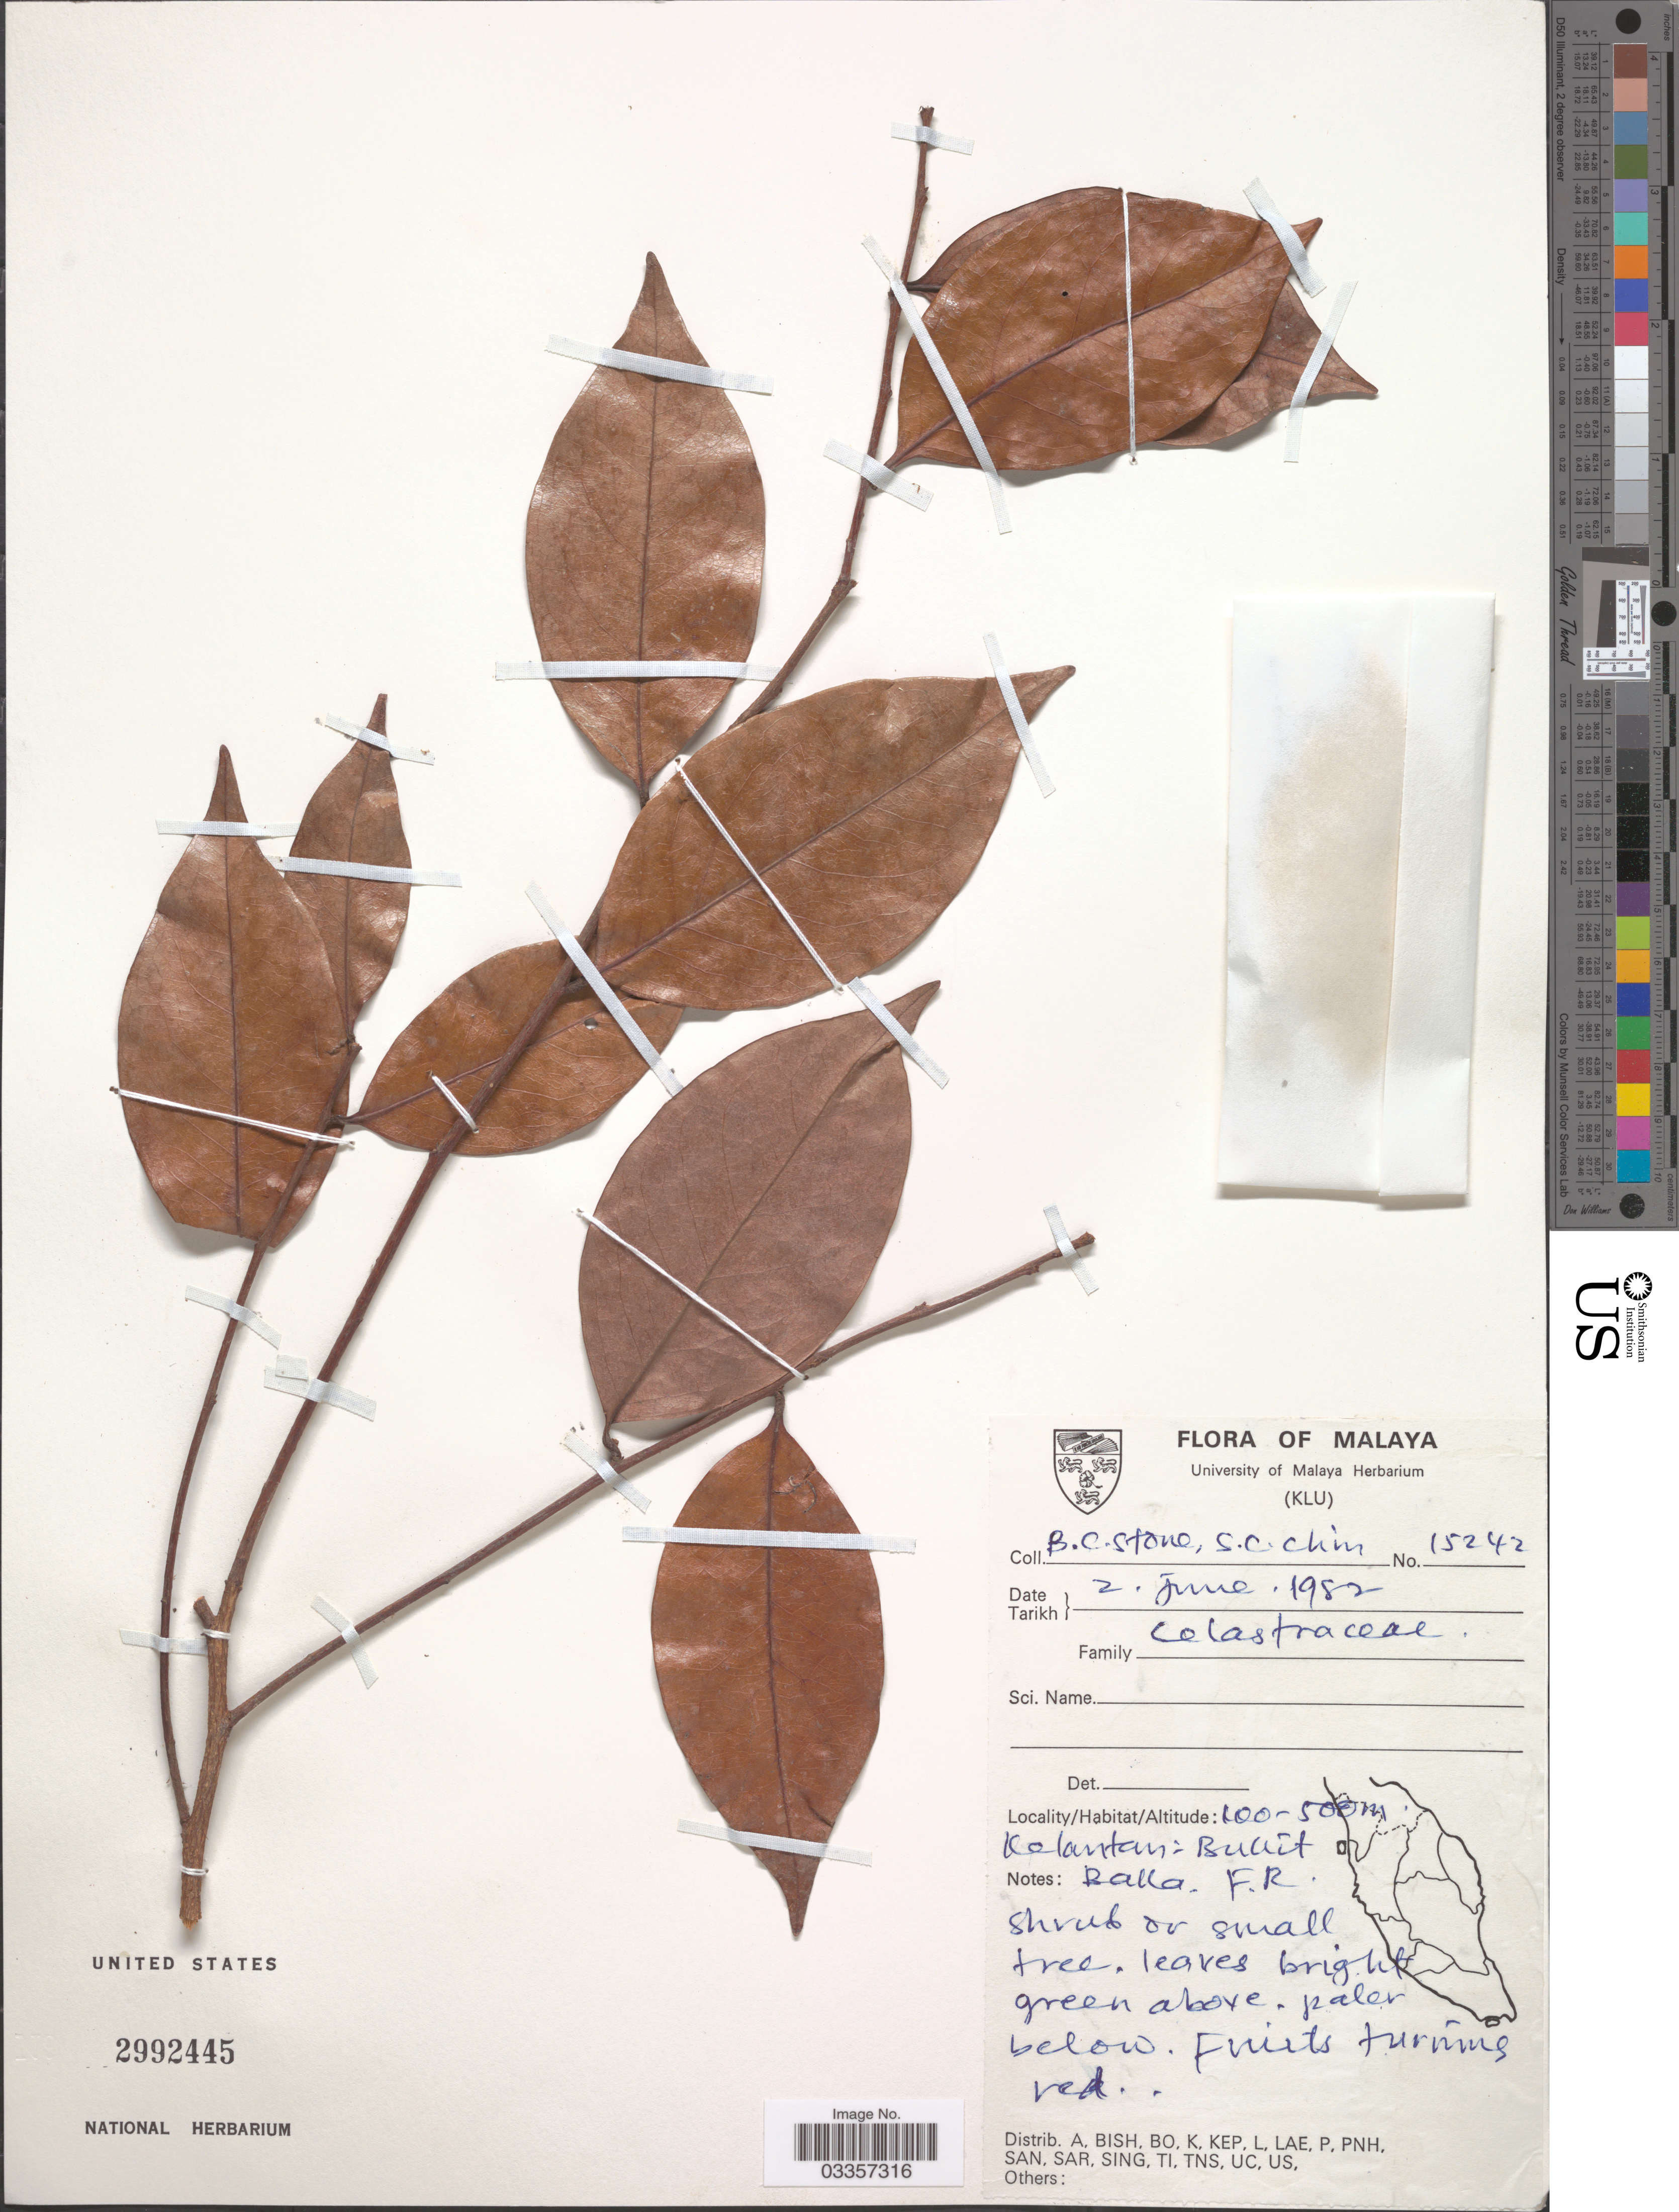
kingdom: Plantae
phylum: Tracheophyta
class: Magnoliopsida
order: Celastrales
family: Celastraceae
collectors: B. C. Stone & S. Chin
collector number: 15242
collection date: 1982-06-02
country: Malaysia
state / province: Kelantan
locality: Malaya. Bukit.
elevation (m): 100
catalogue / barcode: US 2992445